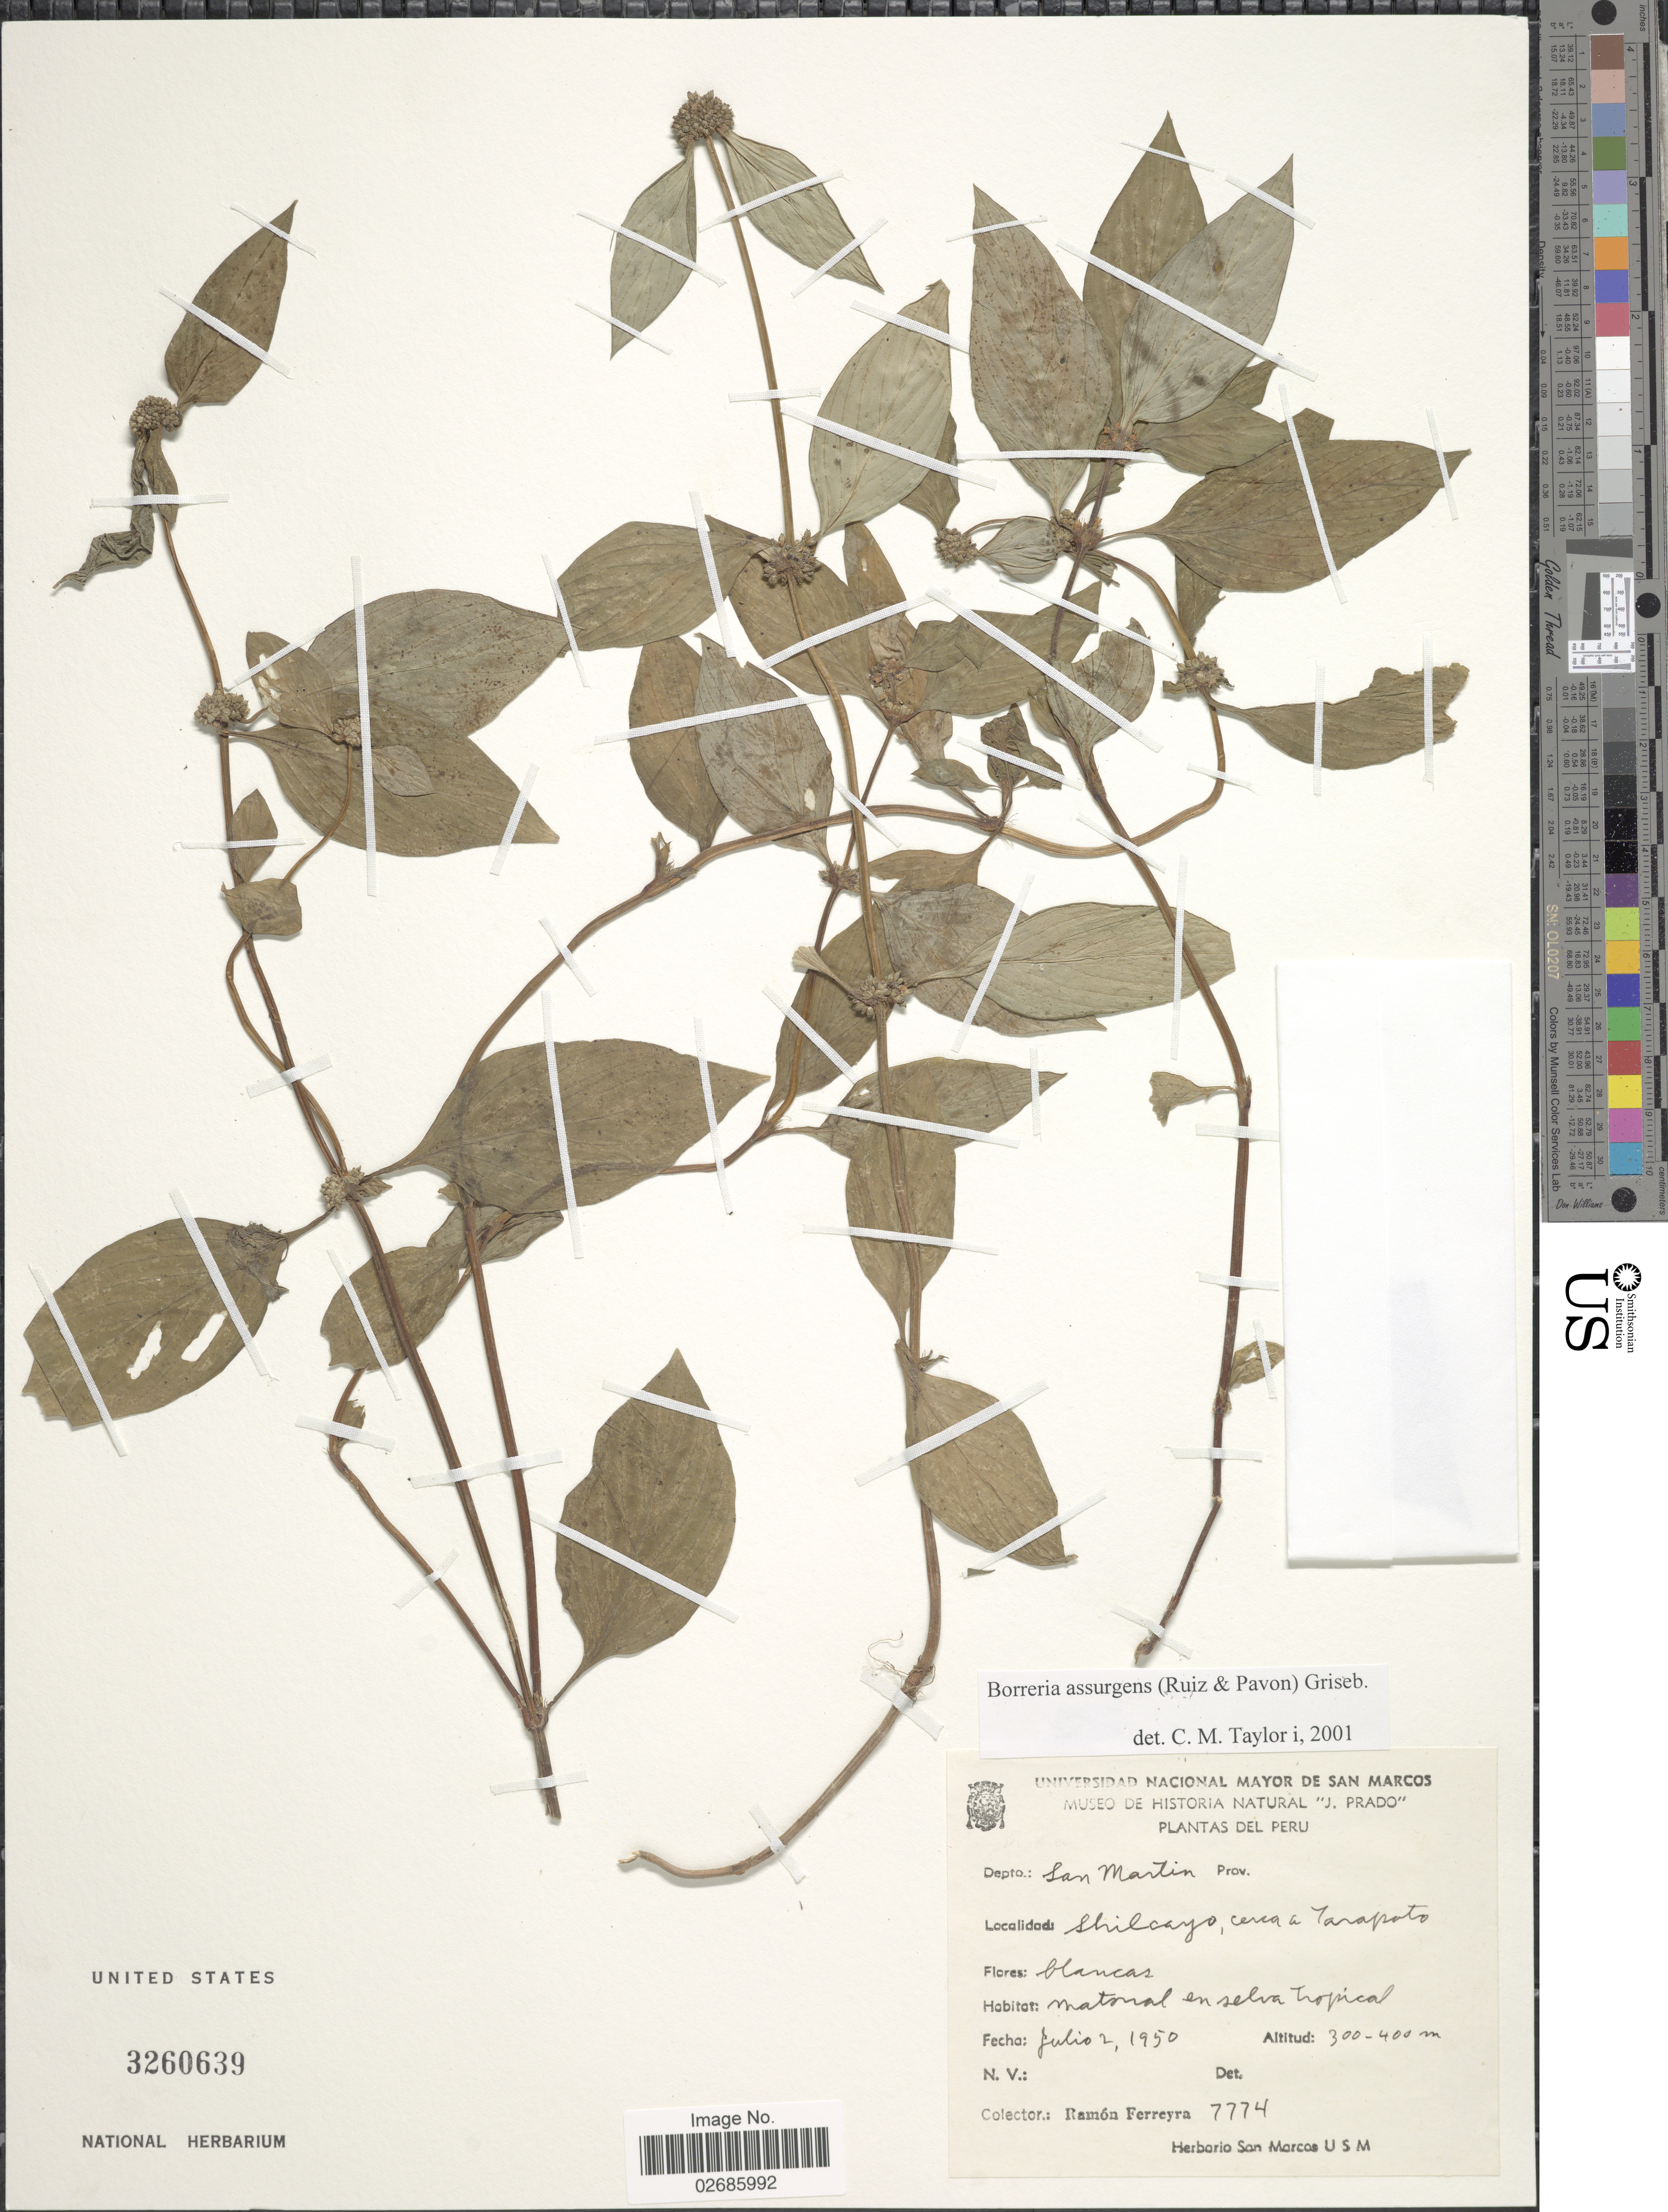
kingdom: Plantae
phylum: Tracheophyta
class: Magnoliopsida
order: Gentianales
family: Rubiaceae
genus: Borreria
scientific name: Borreria assurgens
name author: (Ruiz & Pav.) Griseb.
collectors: R. A. Ferreyra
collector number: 7774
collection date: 1950-07-02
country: Peru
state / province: San Martín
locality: Depto San Martin, Shilcayo, cerca a Zarapoto, matoral en selva Tropical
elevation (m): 300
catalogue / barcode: US 3260639